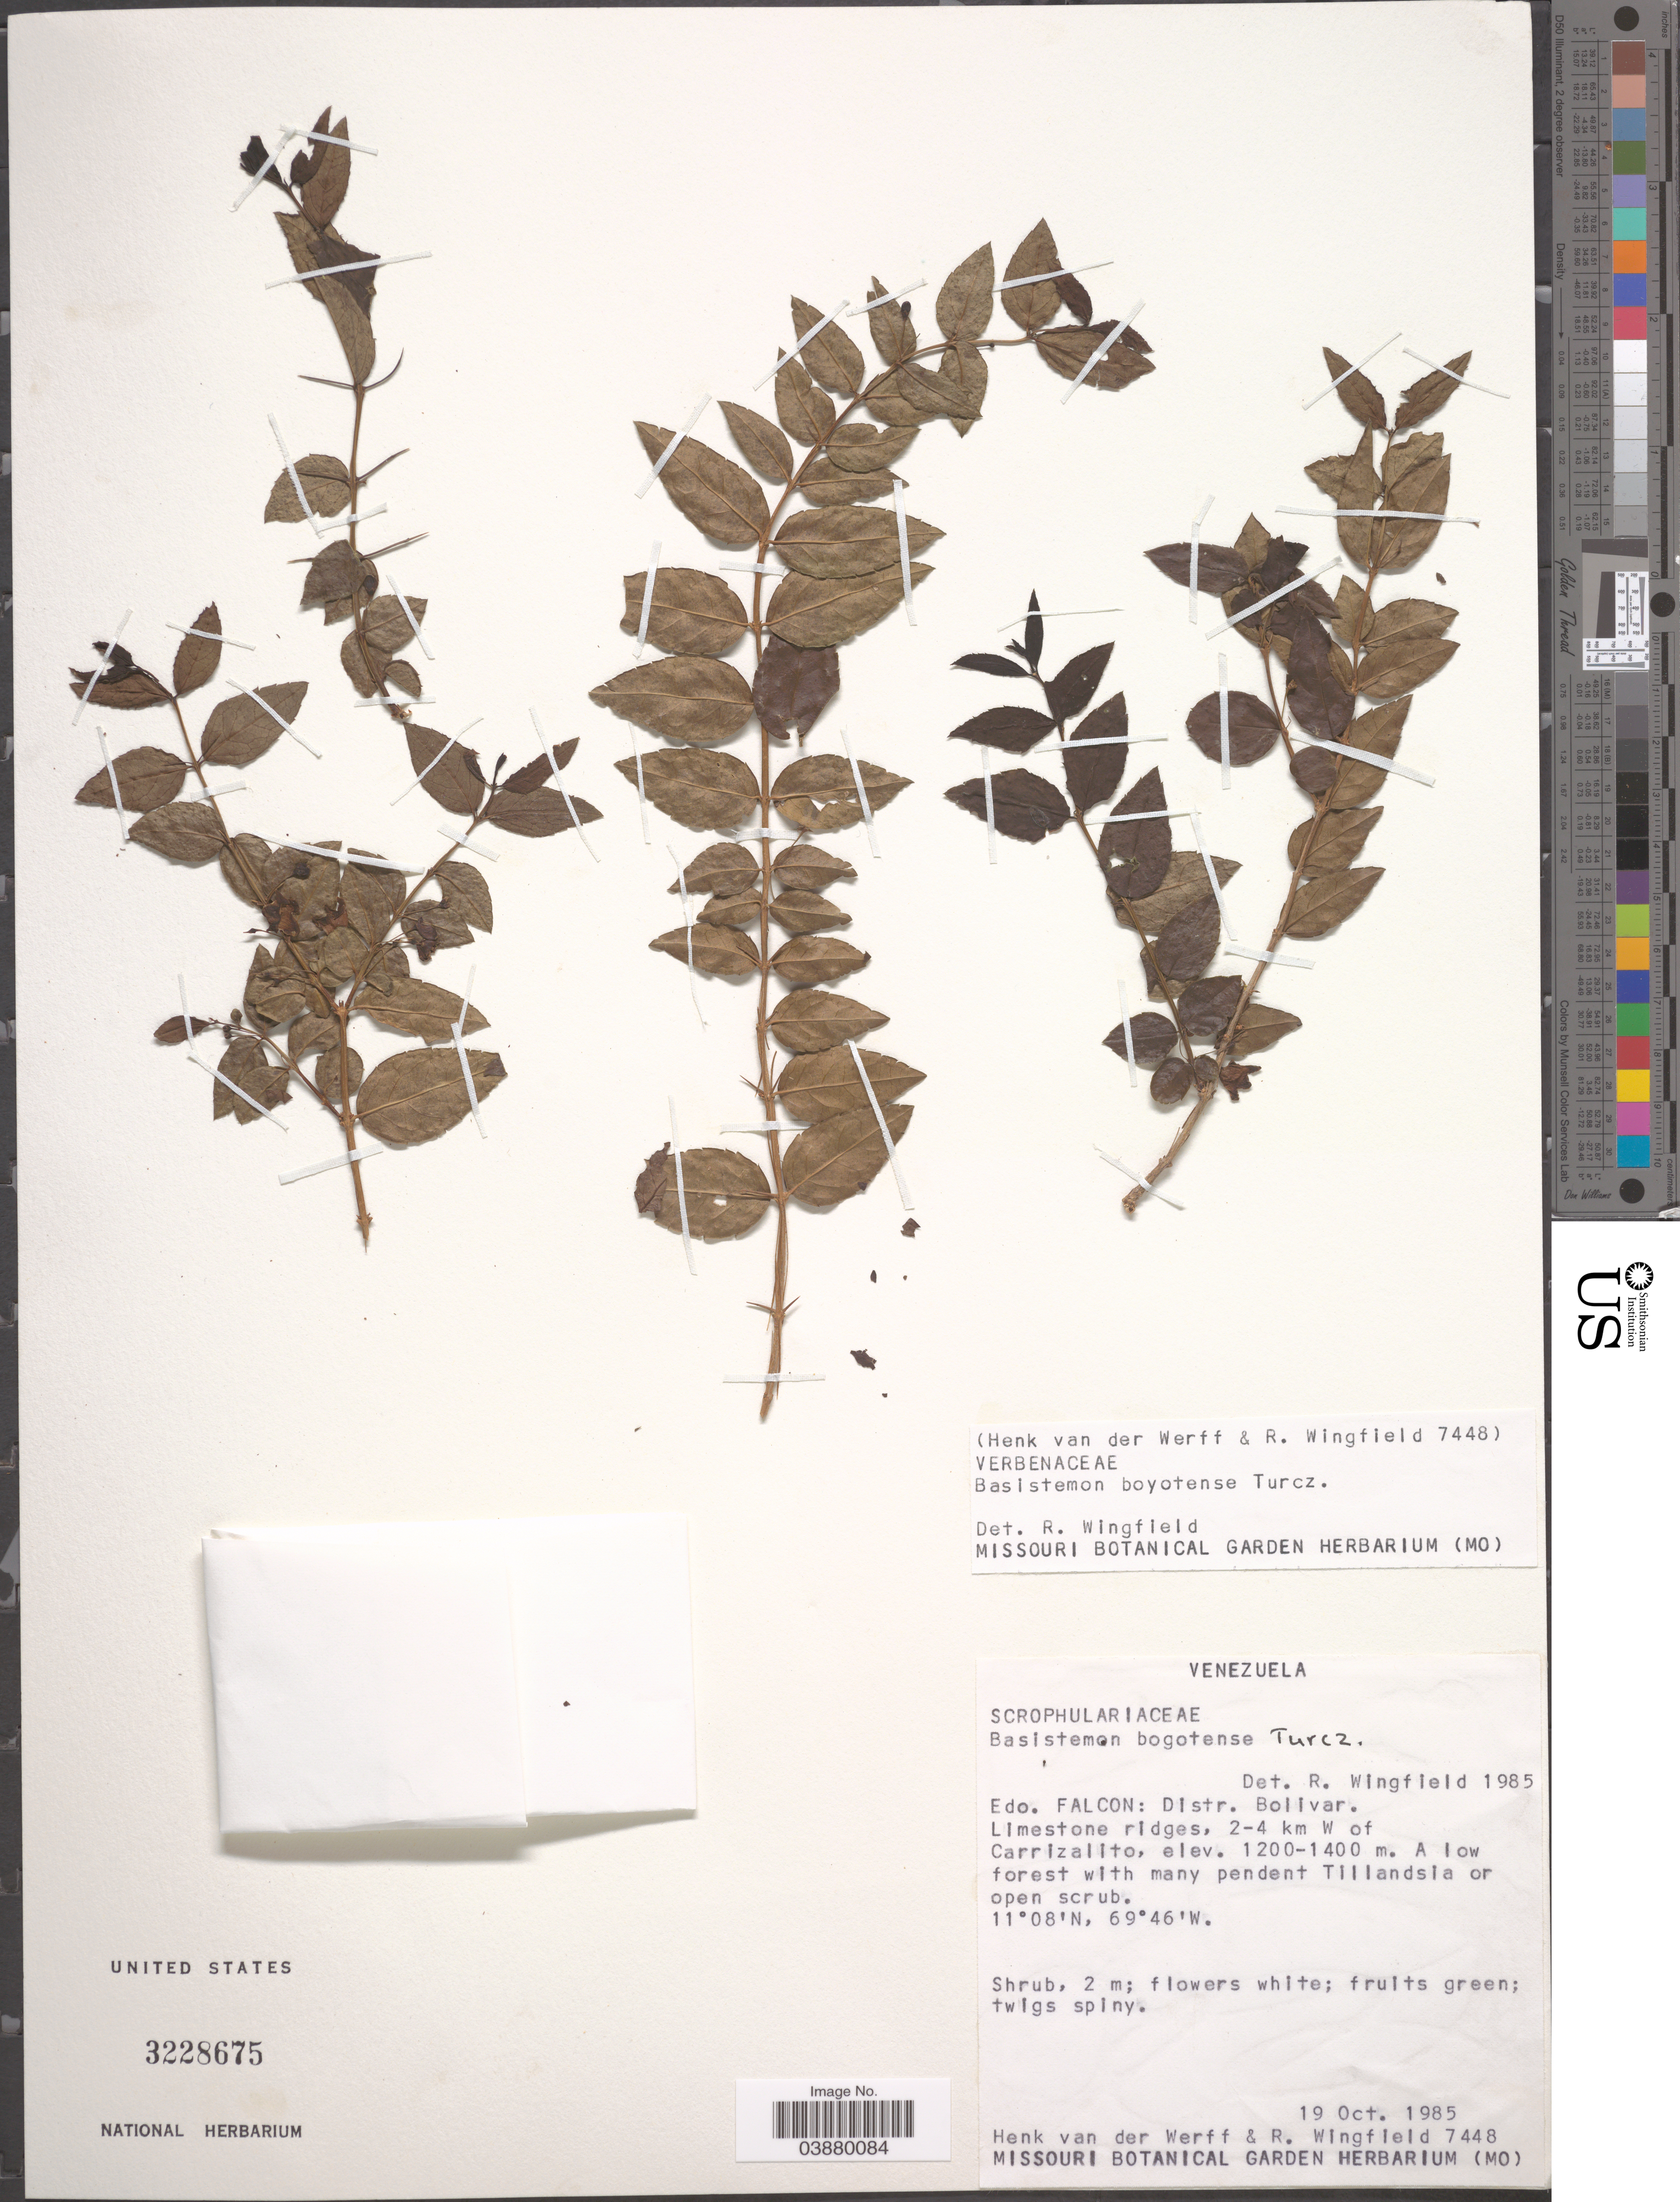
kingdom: Plantae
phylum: Tracheophyta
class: Magnoliopsida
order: Lamiales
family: Plantaginaceae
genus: Basistemon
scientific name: Basistemon bogotensis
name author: Turcz.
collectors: H. van der Werff & R. Wingfield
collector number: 7448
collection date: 1985-10-19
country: Venezuela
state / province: Falcon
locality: Distr. Bolivar. 2-4 km W of Carrizalito.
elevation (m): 1200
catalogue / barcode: US 3228675